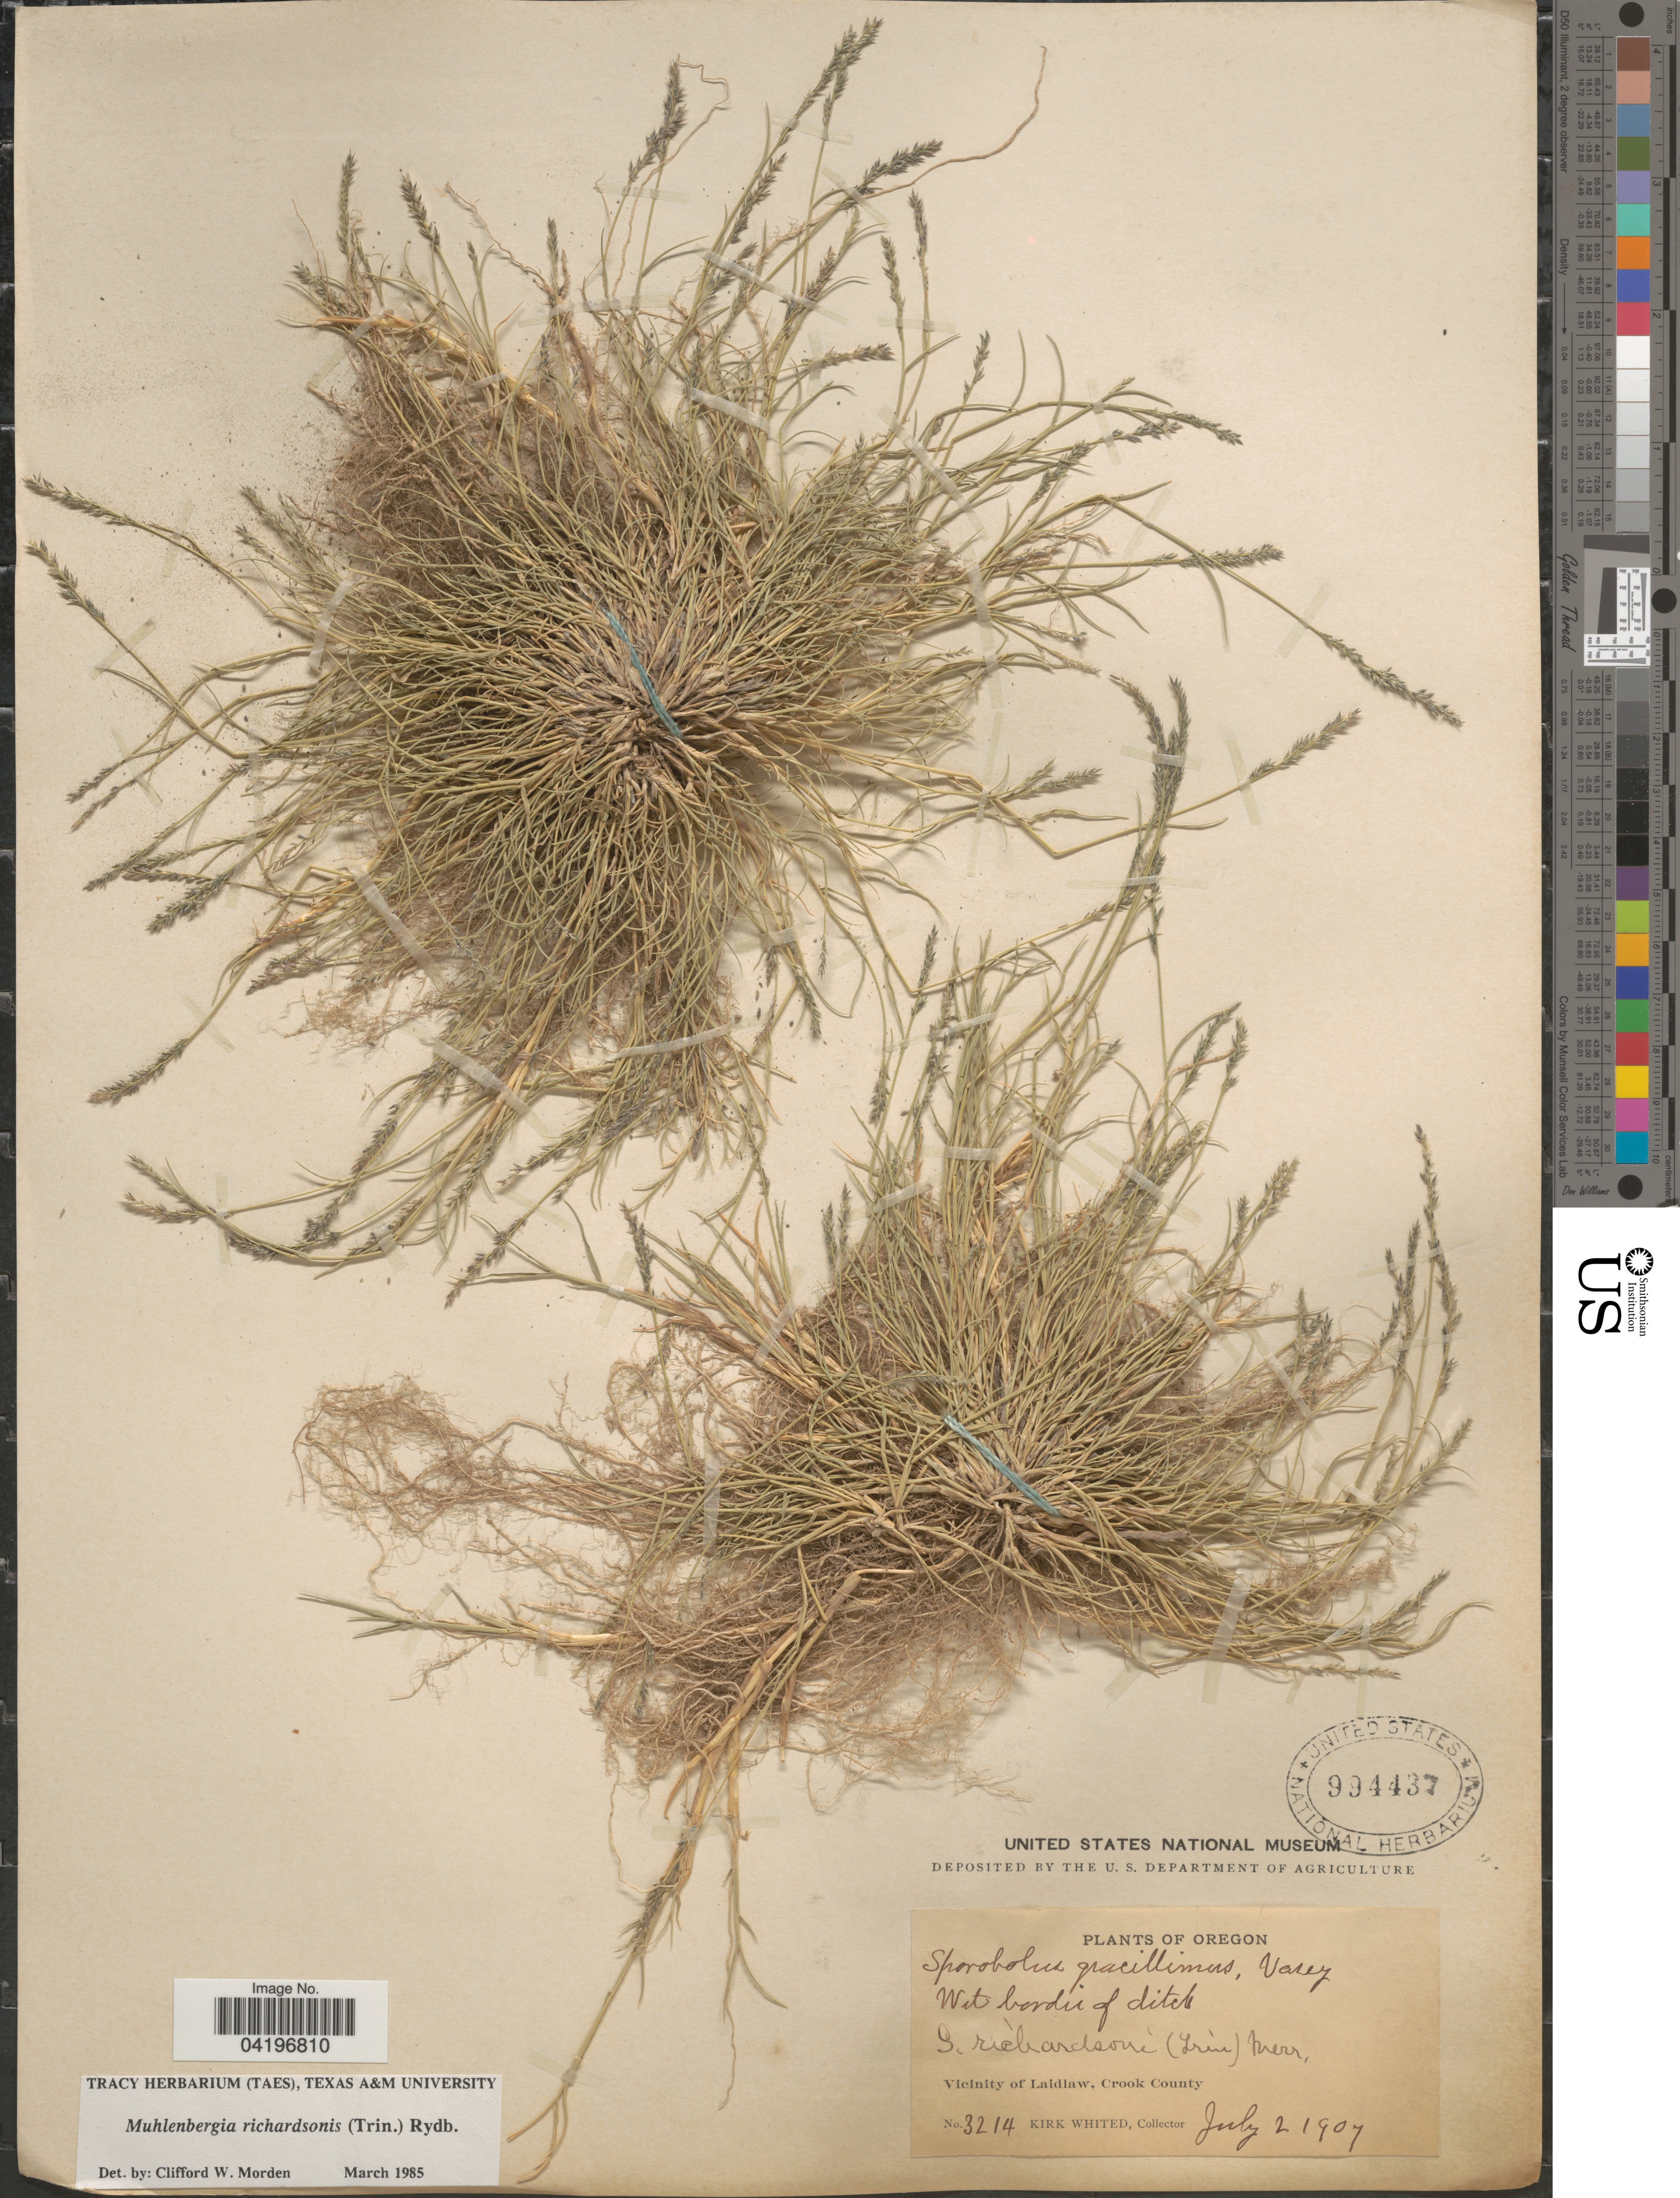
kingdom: Plantae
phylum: Tracheophyta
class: Liliopsida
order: Poales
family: Poaceae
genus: Muhlenbergia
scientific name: Muhlenbergia richardsonis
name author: (Trin.) Rydb.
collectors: K. Whited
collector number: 3214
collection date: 1907-07-02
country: United States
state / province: Oregon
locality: Vicinity of Laidlaw, Crook County.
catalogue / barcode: US 994437